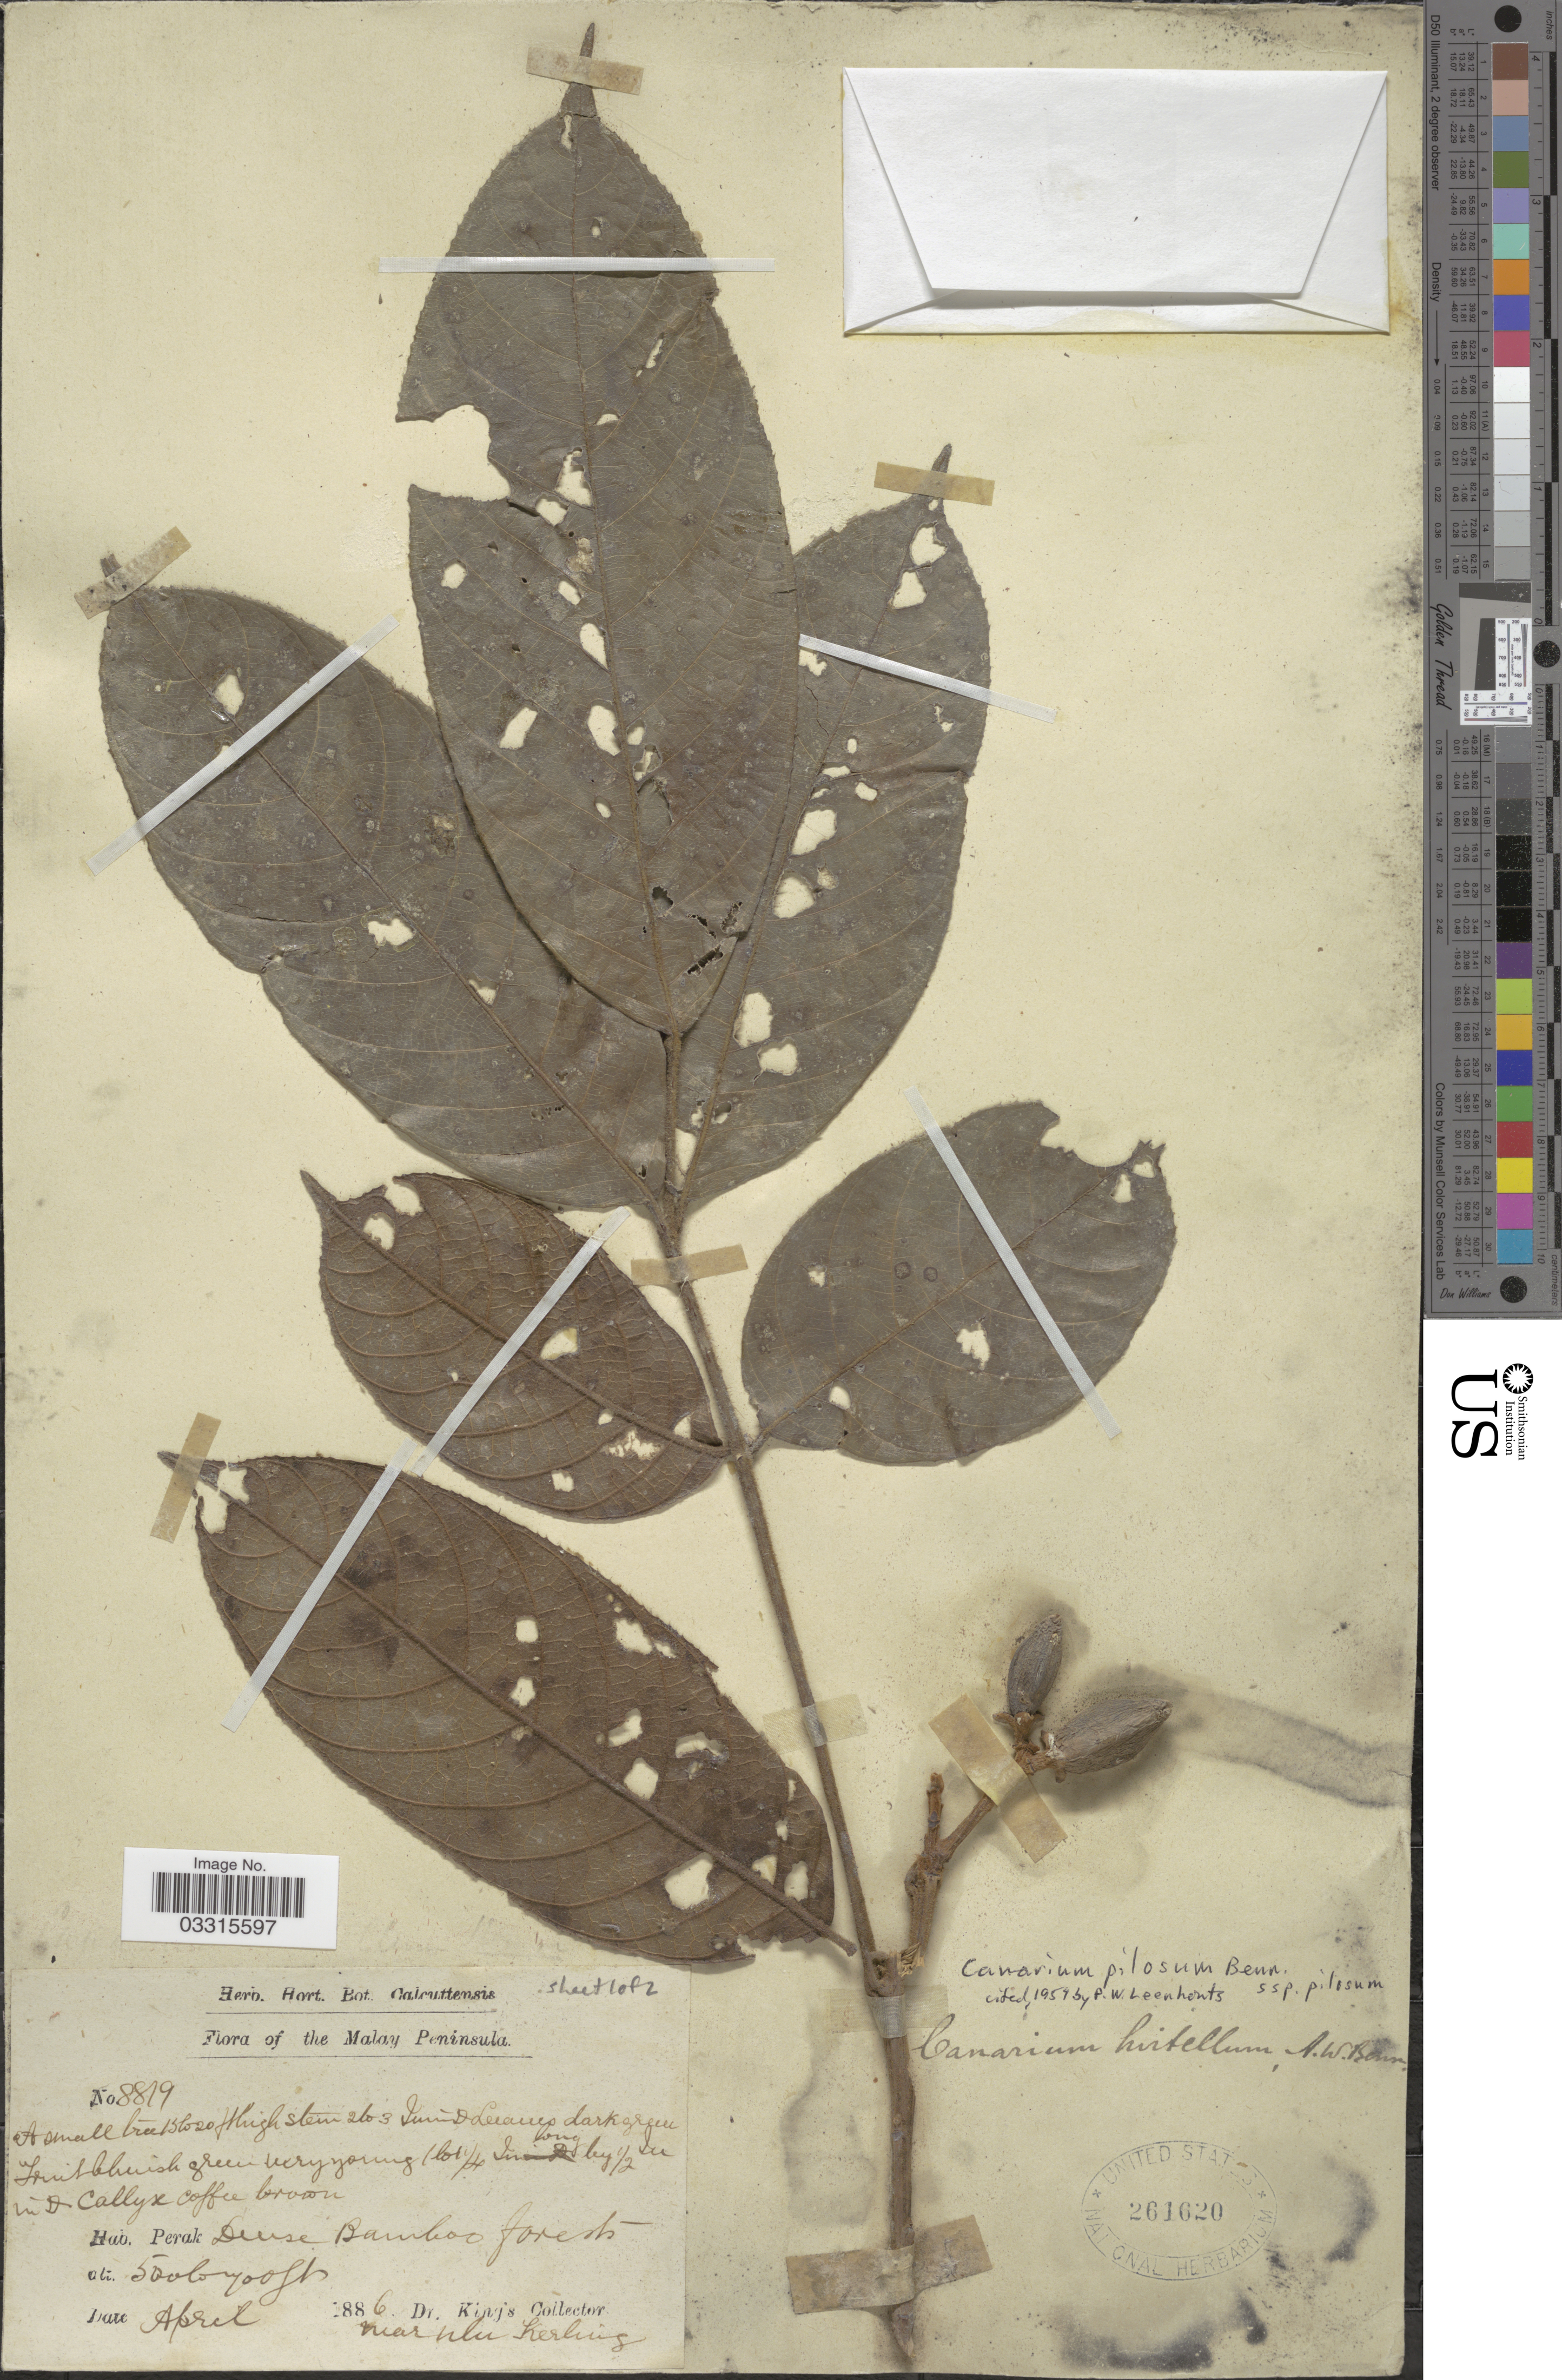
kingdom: Plantae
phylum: Tracheophyta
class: Magnoliopsida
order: Sapindales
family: Burseraceae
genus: Canarium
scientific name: Canarium pilosum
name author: A.W. Benn.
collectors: Dr. King's collector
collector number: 8819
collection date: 1886-04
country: Malaysia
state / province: Perak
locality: Malay Peninsula.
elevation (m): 152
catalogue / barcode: US 261620